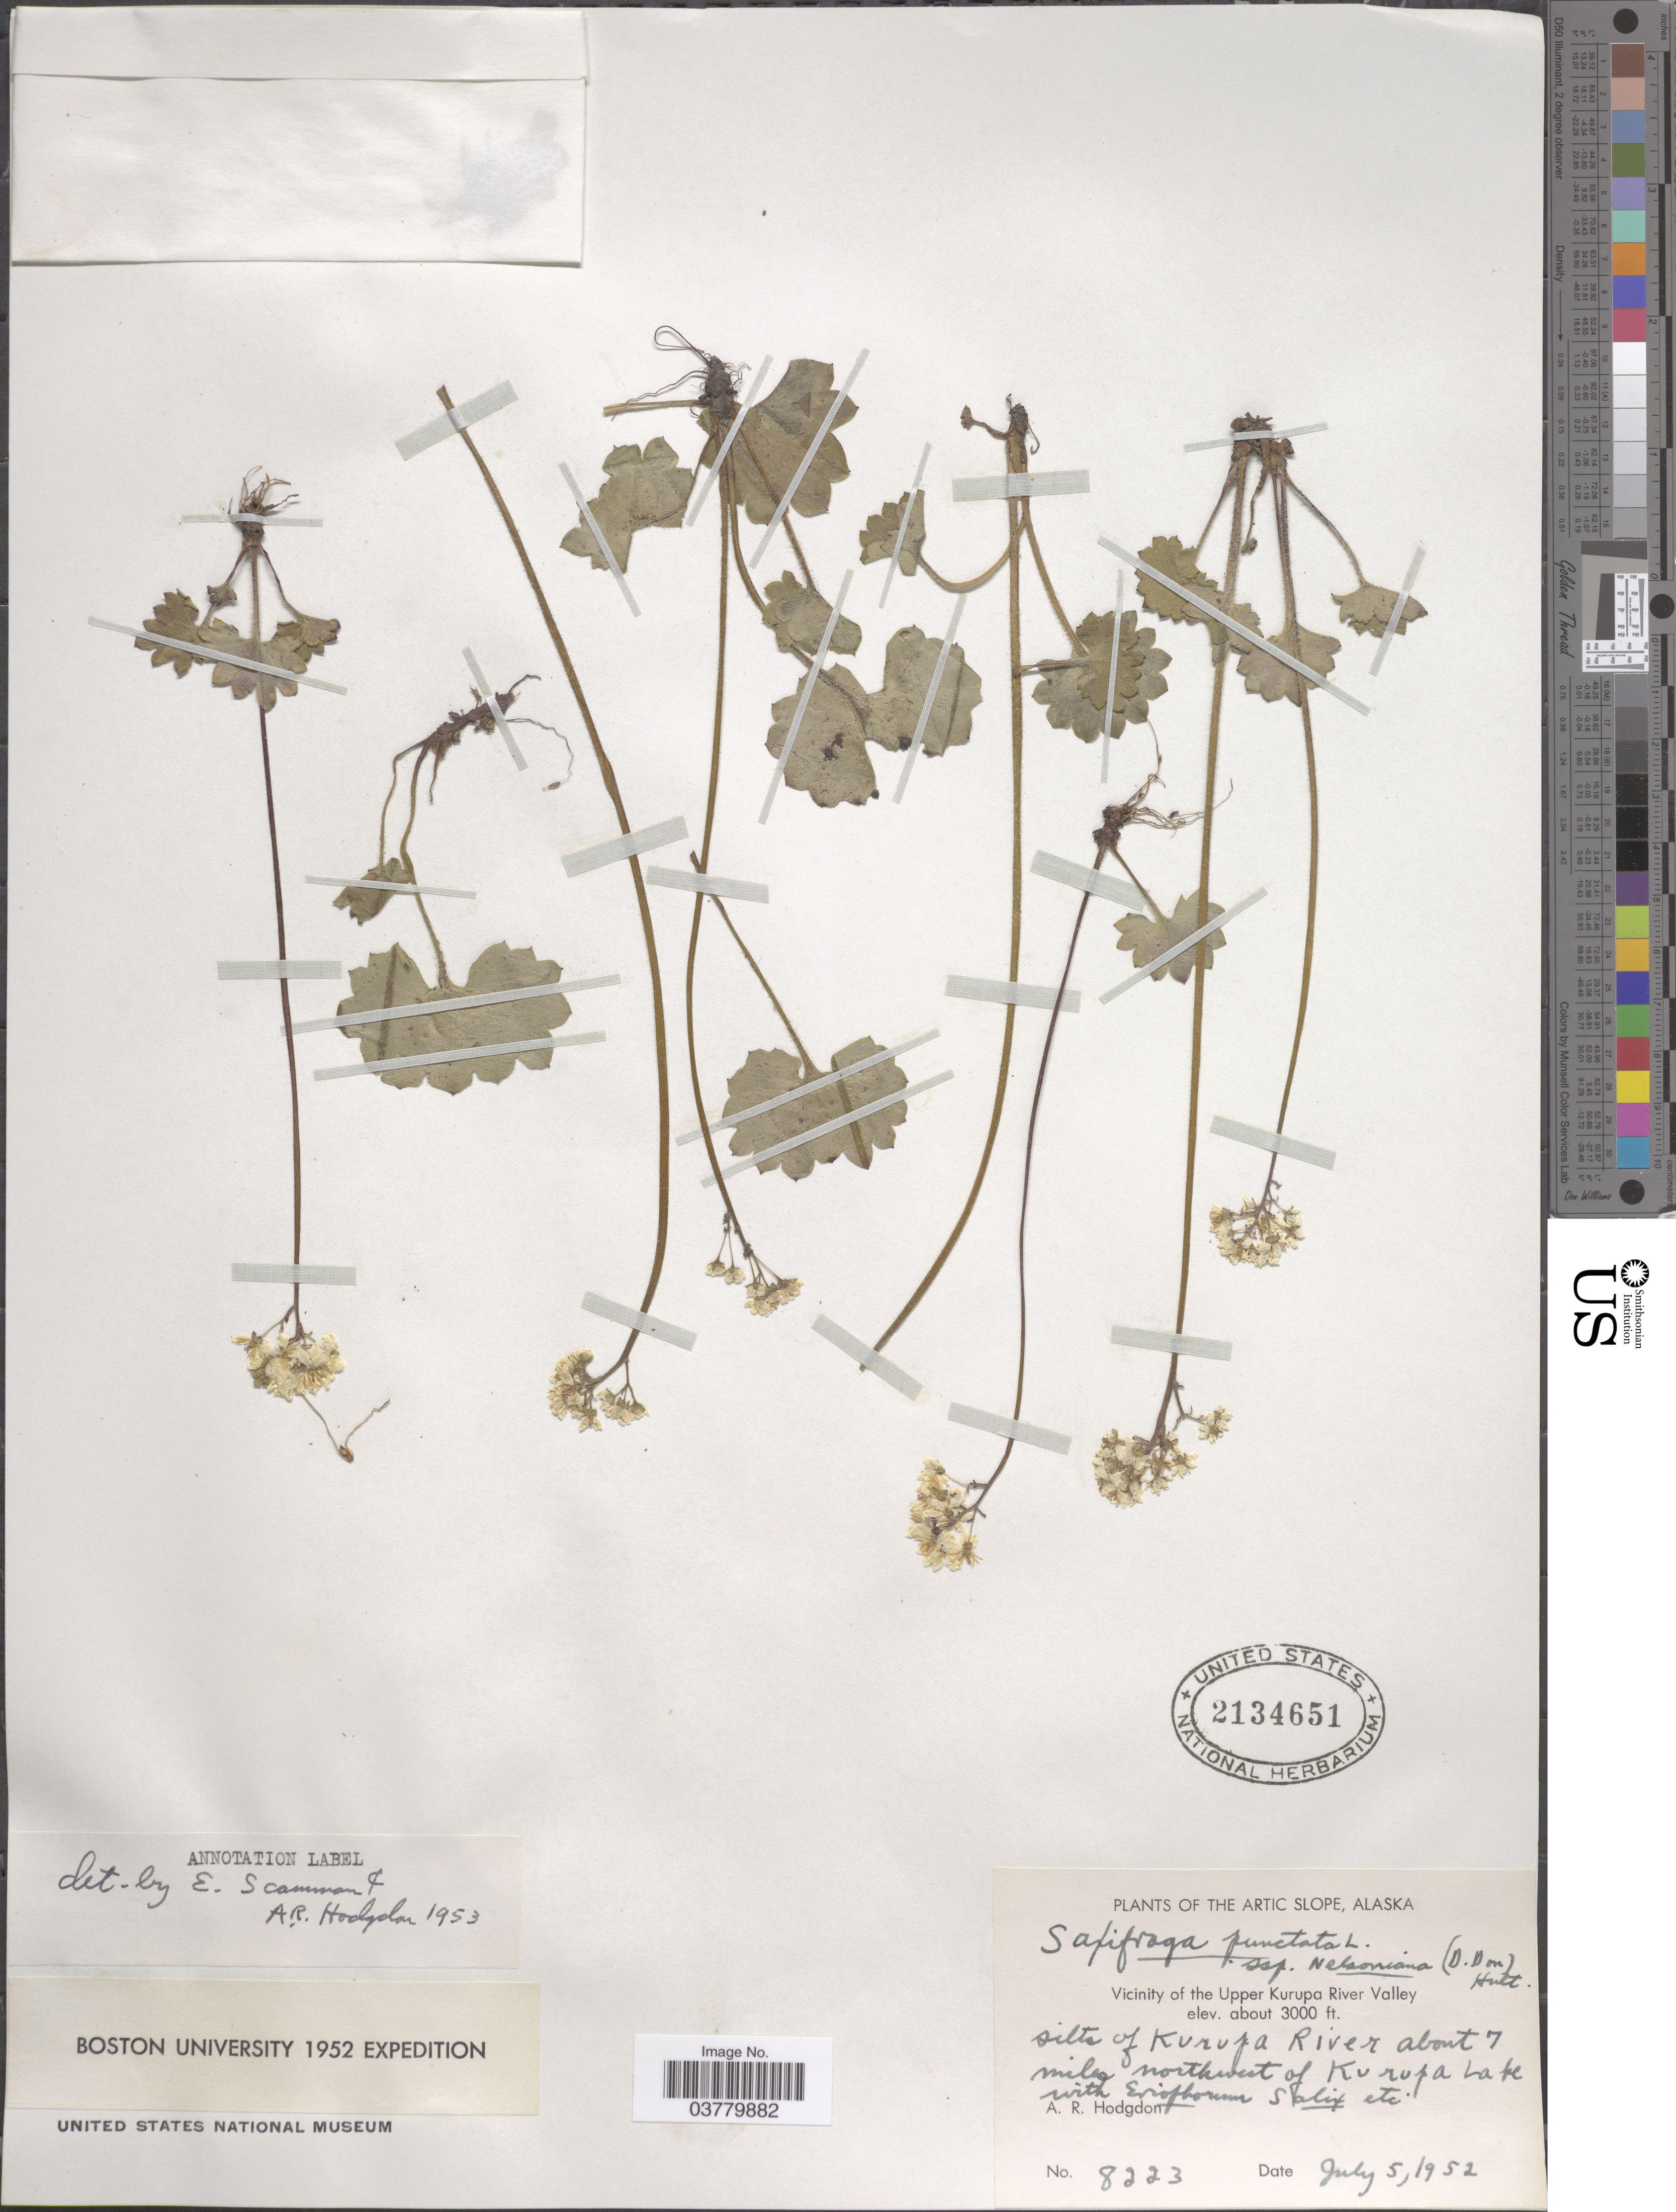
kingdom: Plantae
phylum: Tracheophyta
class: Magnoliopsida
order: Saxifragales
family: Saxifragaceae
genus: Micranthes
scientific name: Micranthes nelsoniana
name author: (D. Don) Small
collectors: A. R. Hodgdon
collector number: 8223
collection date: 1952-07-05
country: United States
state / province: Alaska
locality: The Arctic Slope. Vicinity of the Upper Kurupa River Valley. Silts of Kurupa River about 7 miles northwest of Kurupa Lake.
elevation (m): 914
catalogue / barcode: US 2134651